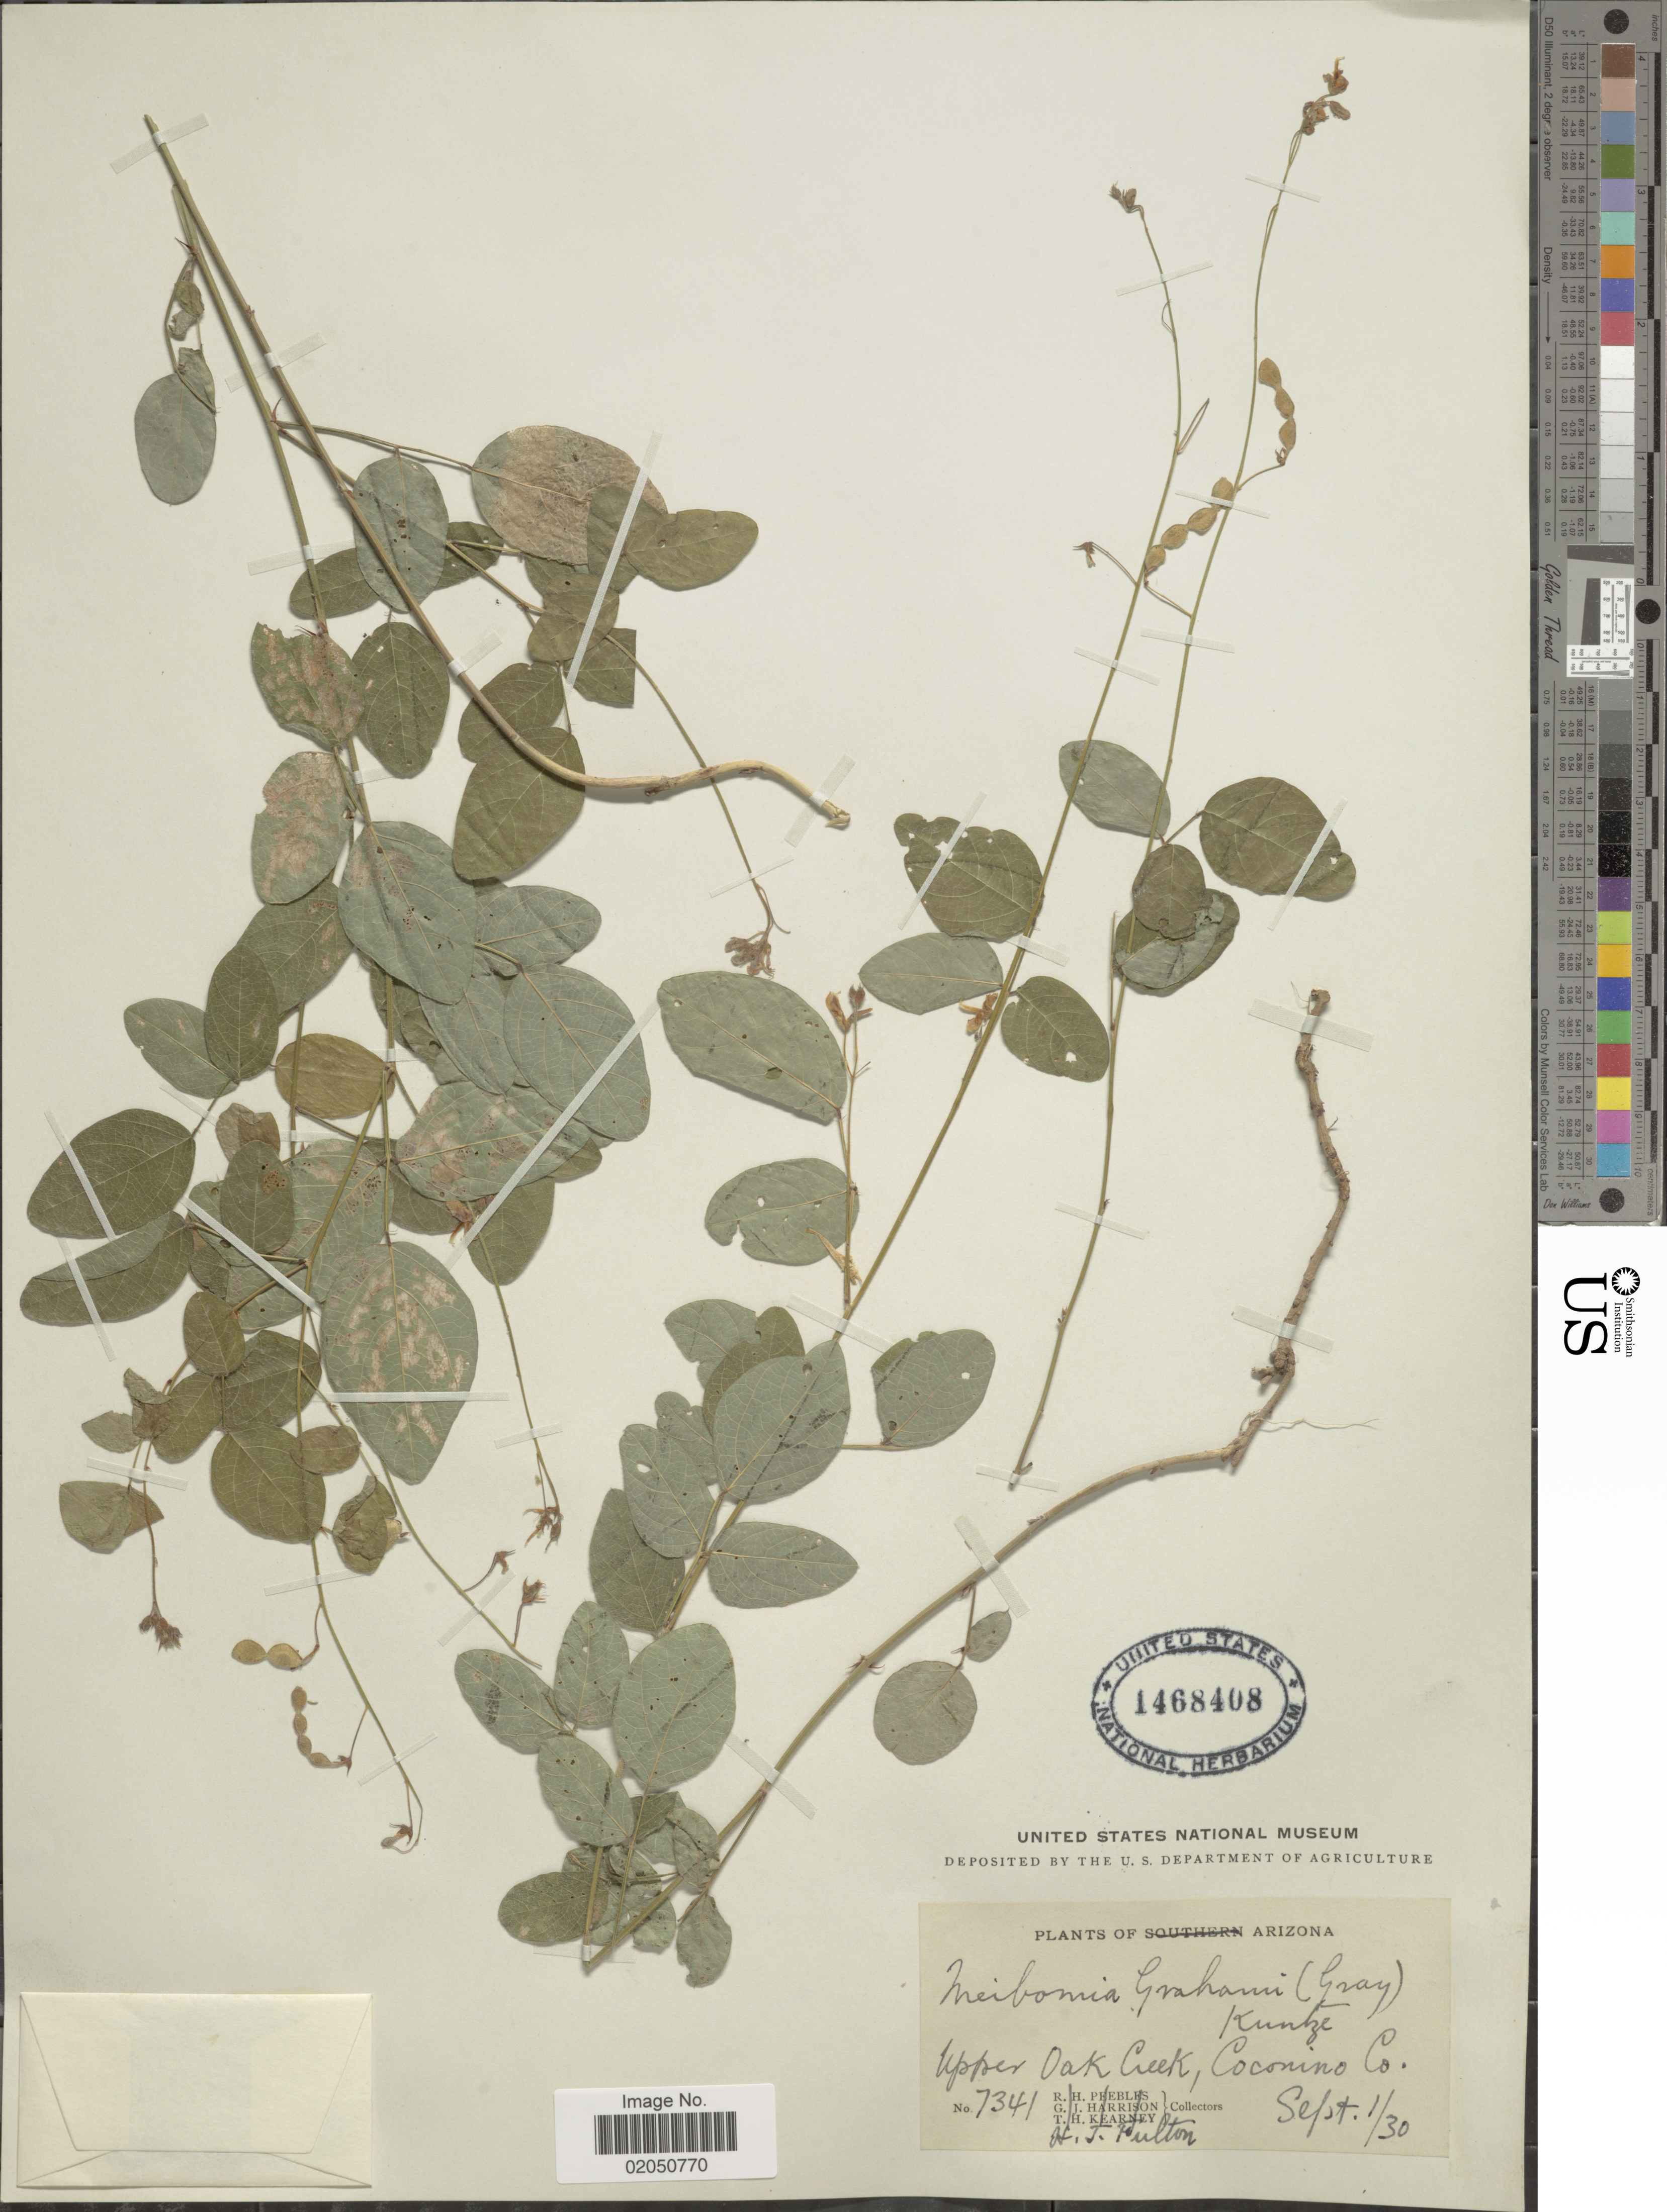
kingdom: Plantae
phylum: Tracheophyta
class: Magnoliopsida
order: Fabales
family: Fabaceae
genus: Desmodium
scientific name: Desmodium grahamii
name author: A. Gray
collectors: H. Fulton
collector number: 7341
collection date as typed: Transcribed d/m/y: 1/9/30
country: United States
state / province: Arizona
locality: Upper Oak Creek, Coconino Co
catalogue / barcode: US 1468408